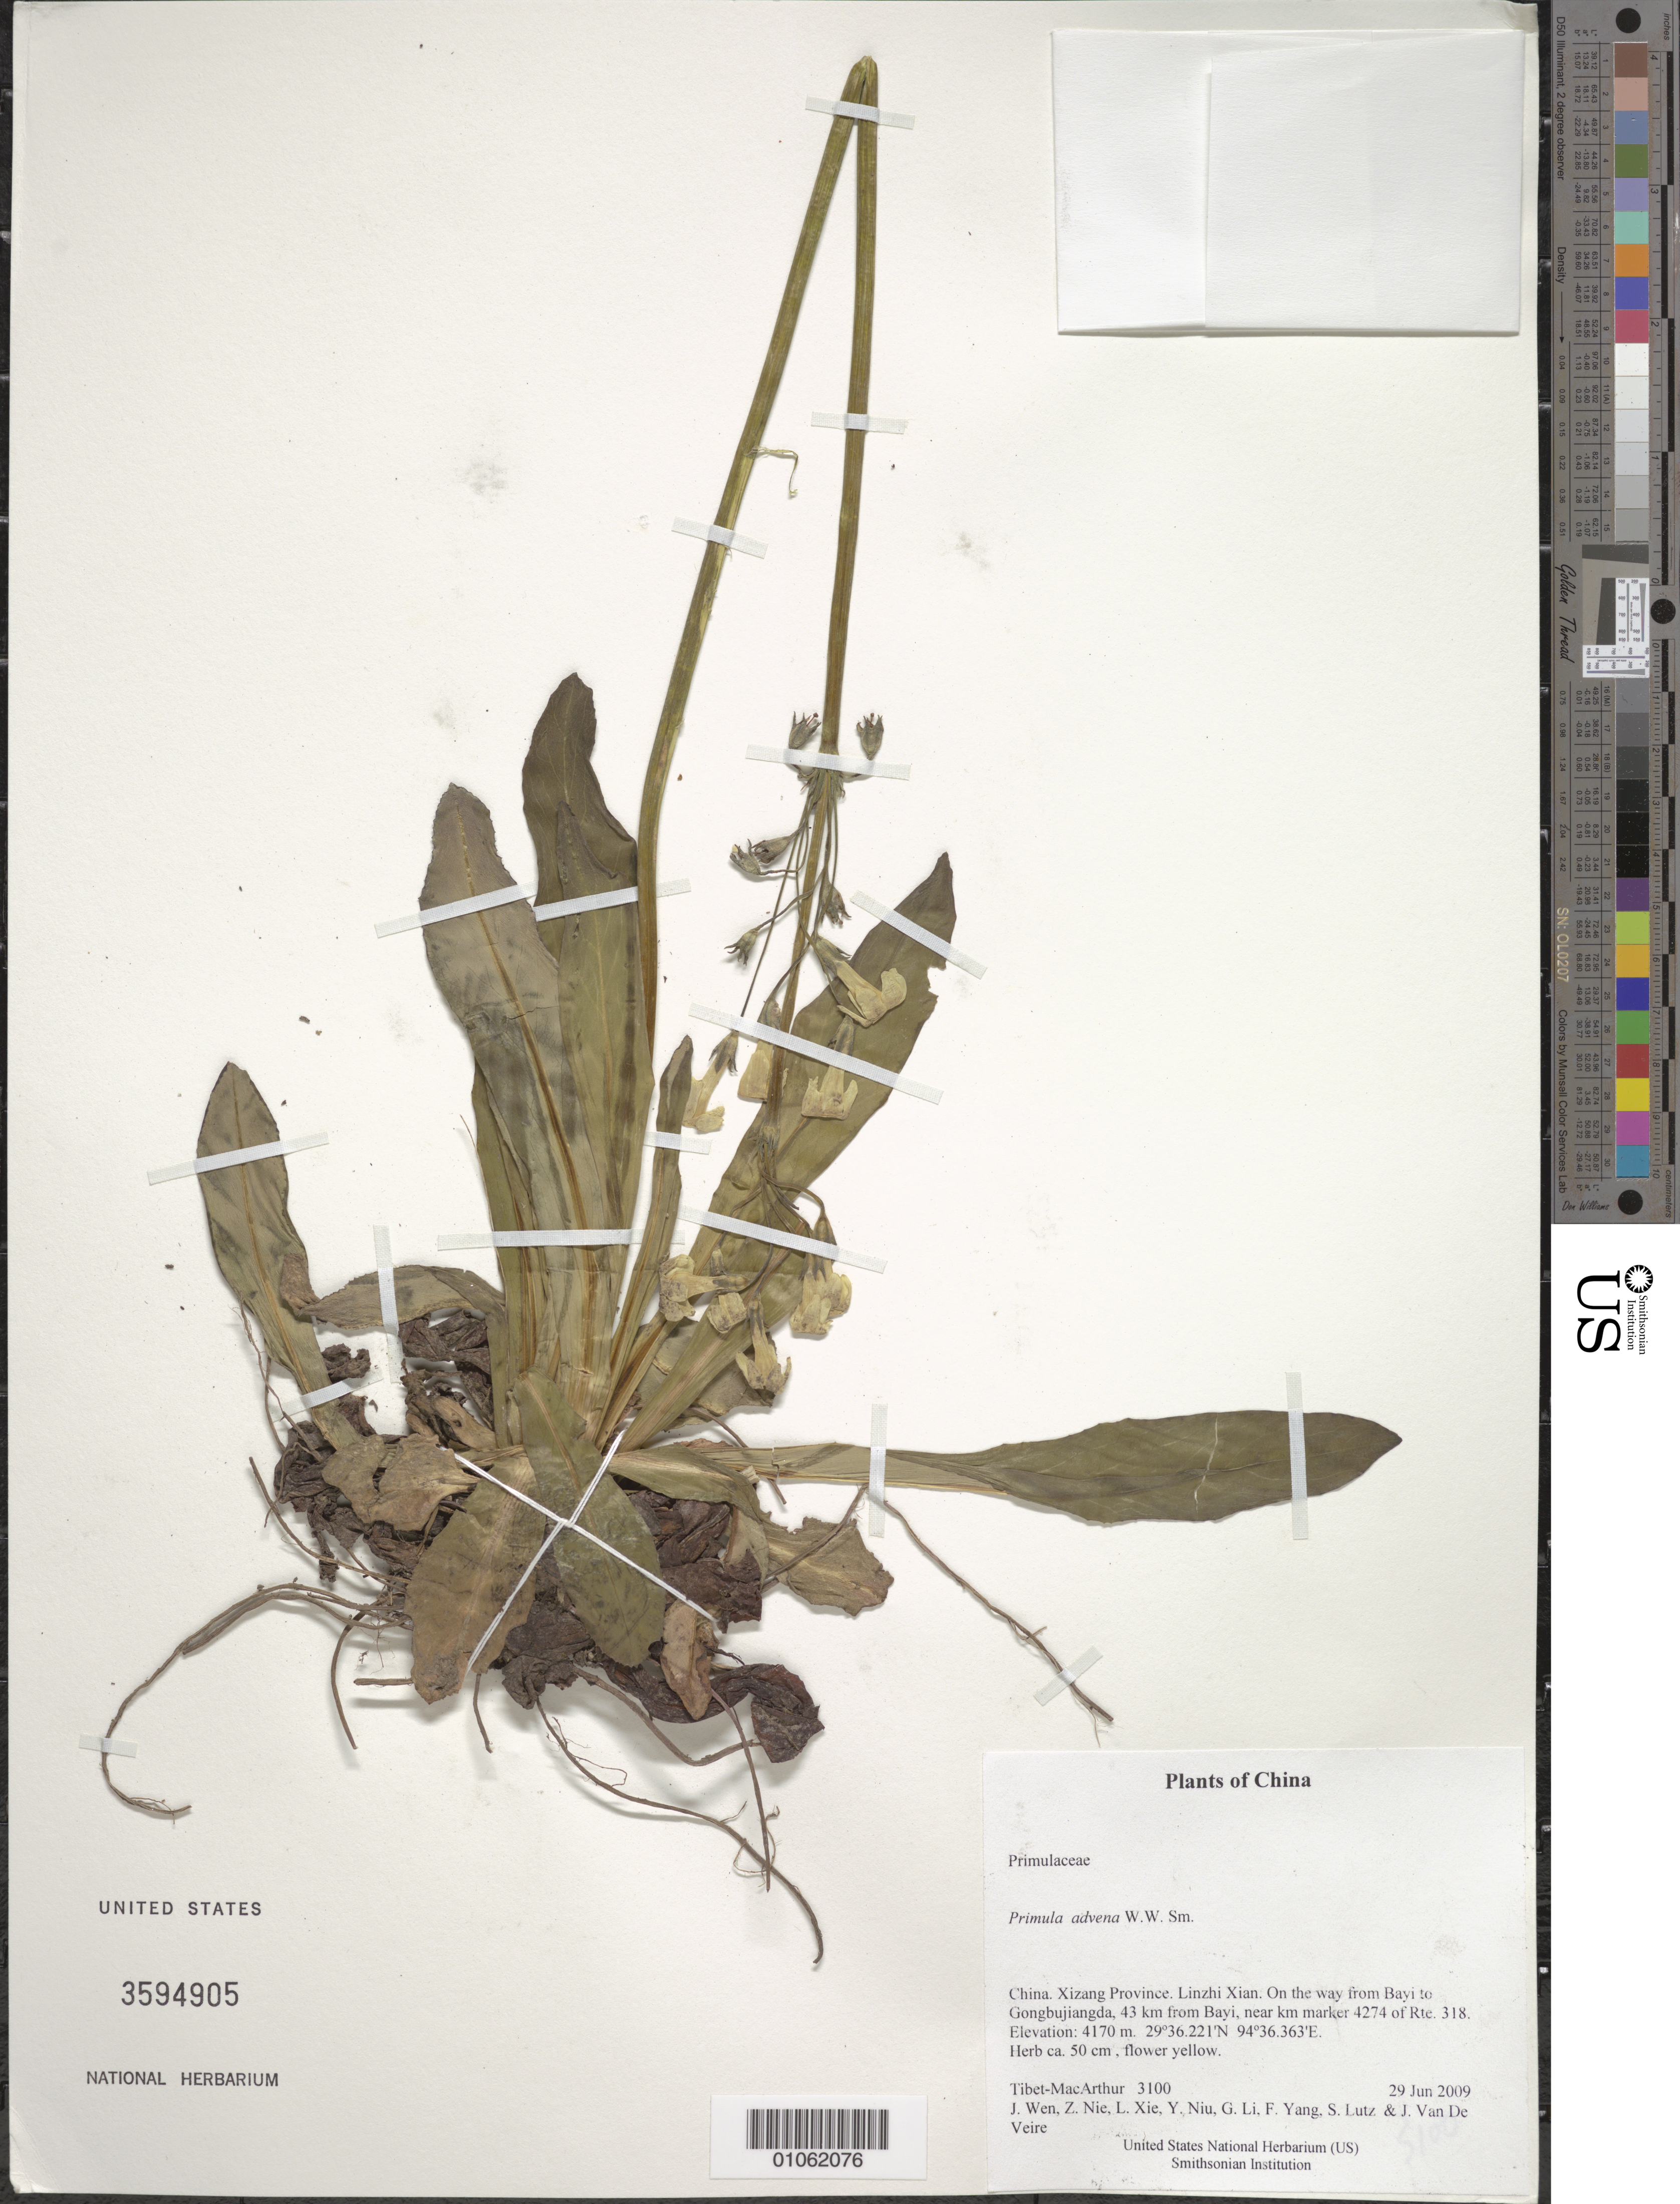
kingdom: Plantae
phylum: Tracheophyta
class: Magnoliopsida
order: Ericales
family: Primulaceae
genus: Primula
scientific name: Primula advena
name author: W.W. Sm.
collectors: Tibet-MacArthur, J. Wen, Z. Nie, L. Xie, Y. Niu, G. Li, F. Yang, S. Lutz & J. Van De Veire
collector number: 3100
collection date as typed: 29 Jun 2009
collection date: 2009-06-29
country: China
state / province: Xizang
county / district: Linzhi Xian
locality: On the way from Bayi to Gongbujiangda, 43 km from Bayi, near km marker 4274 of Rte. 318.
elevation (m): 4170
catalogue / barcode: US 3594905